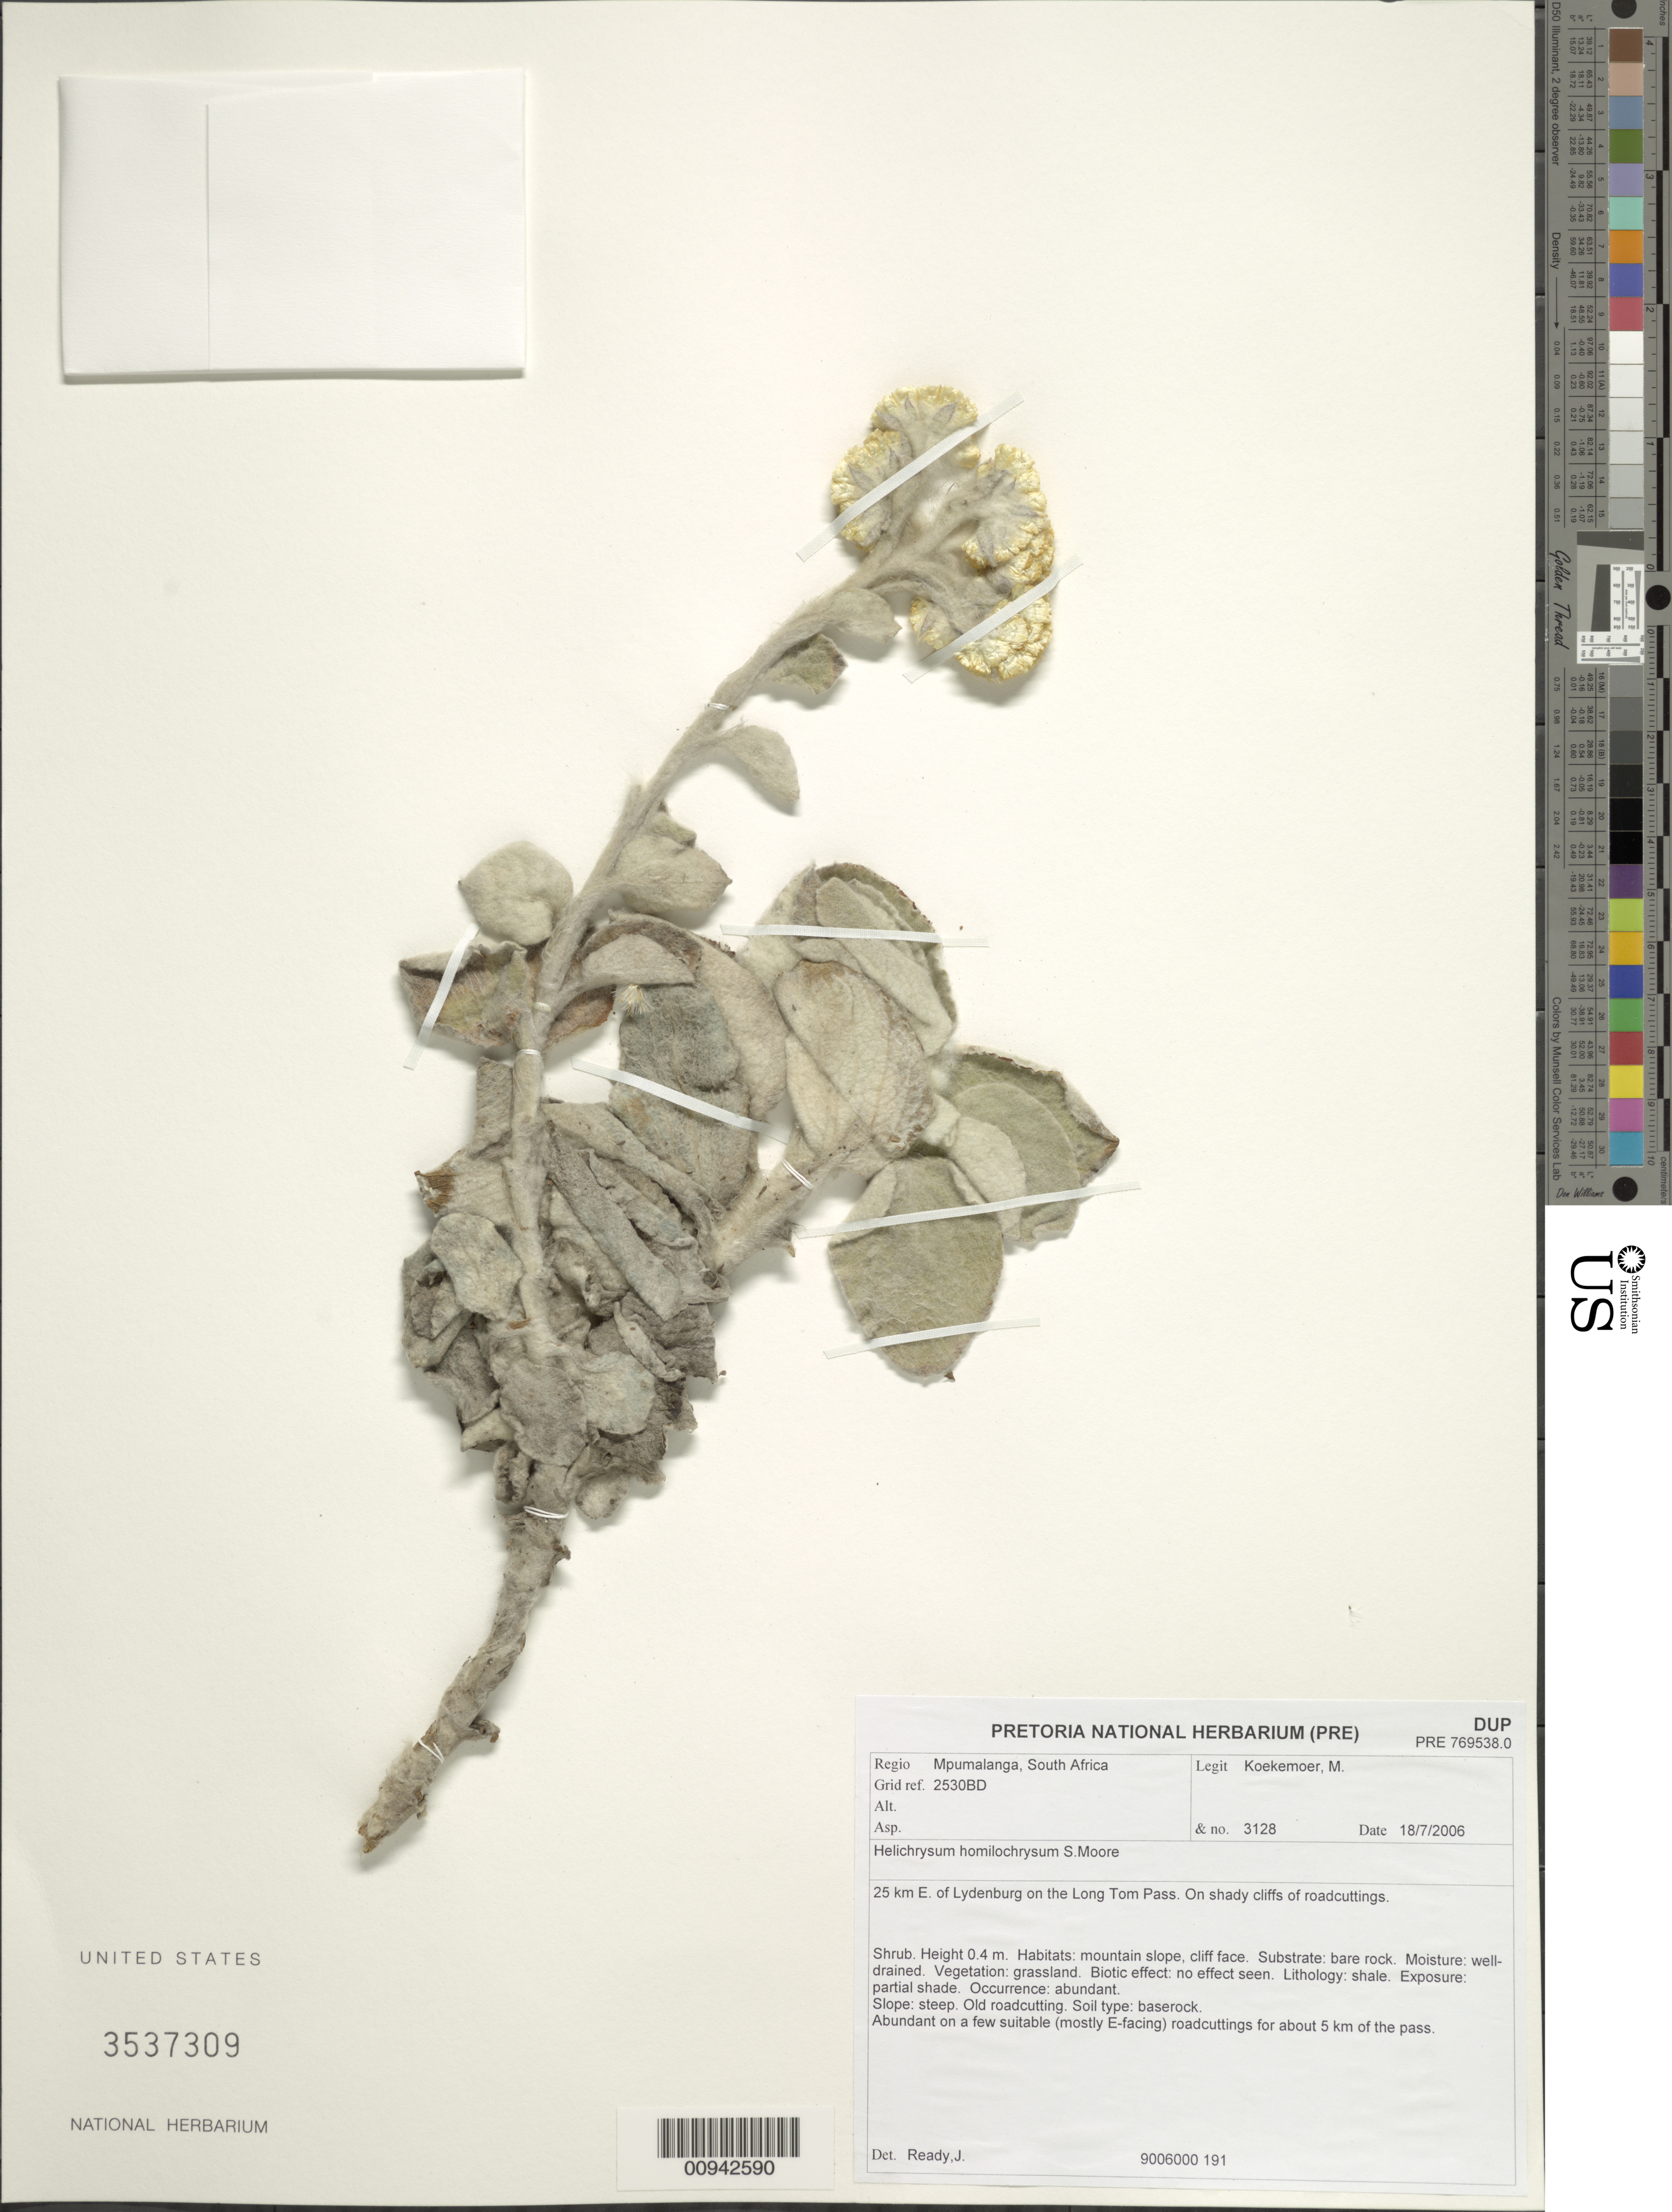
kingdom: Plantae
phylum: Tracheophyta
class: Magnoliopsida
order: Asterales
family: Asteraceae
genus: Helichrysum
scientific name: Helichrysum homilochrysum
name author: S. Moore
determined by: Ready, J.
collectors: M. Koekemoer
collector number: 3128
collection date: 2006-07-18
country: South Africa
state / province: Mpumalanga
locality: Lydenburg, 25km E of, on the Long tom Pass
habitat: Shady cliffs of roadcuttings. Mountain slope, cliff face. Bare rock. Well-drained. Grassland. Shale. Partial shade. Steep slope. Old roadcutting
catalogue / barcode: US 3537309